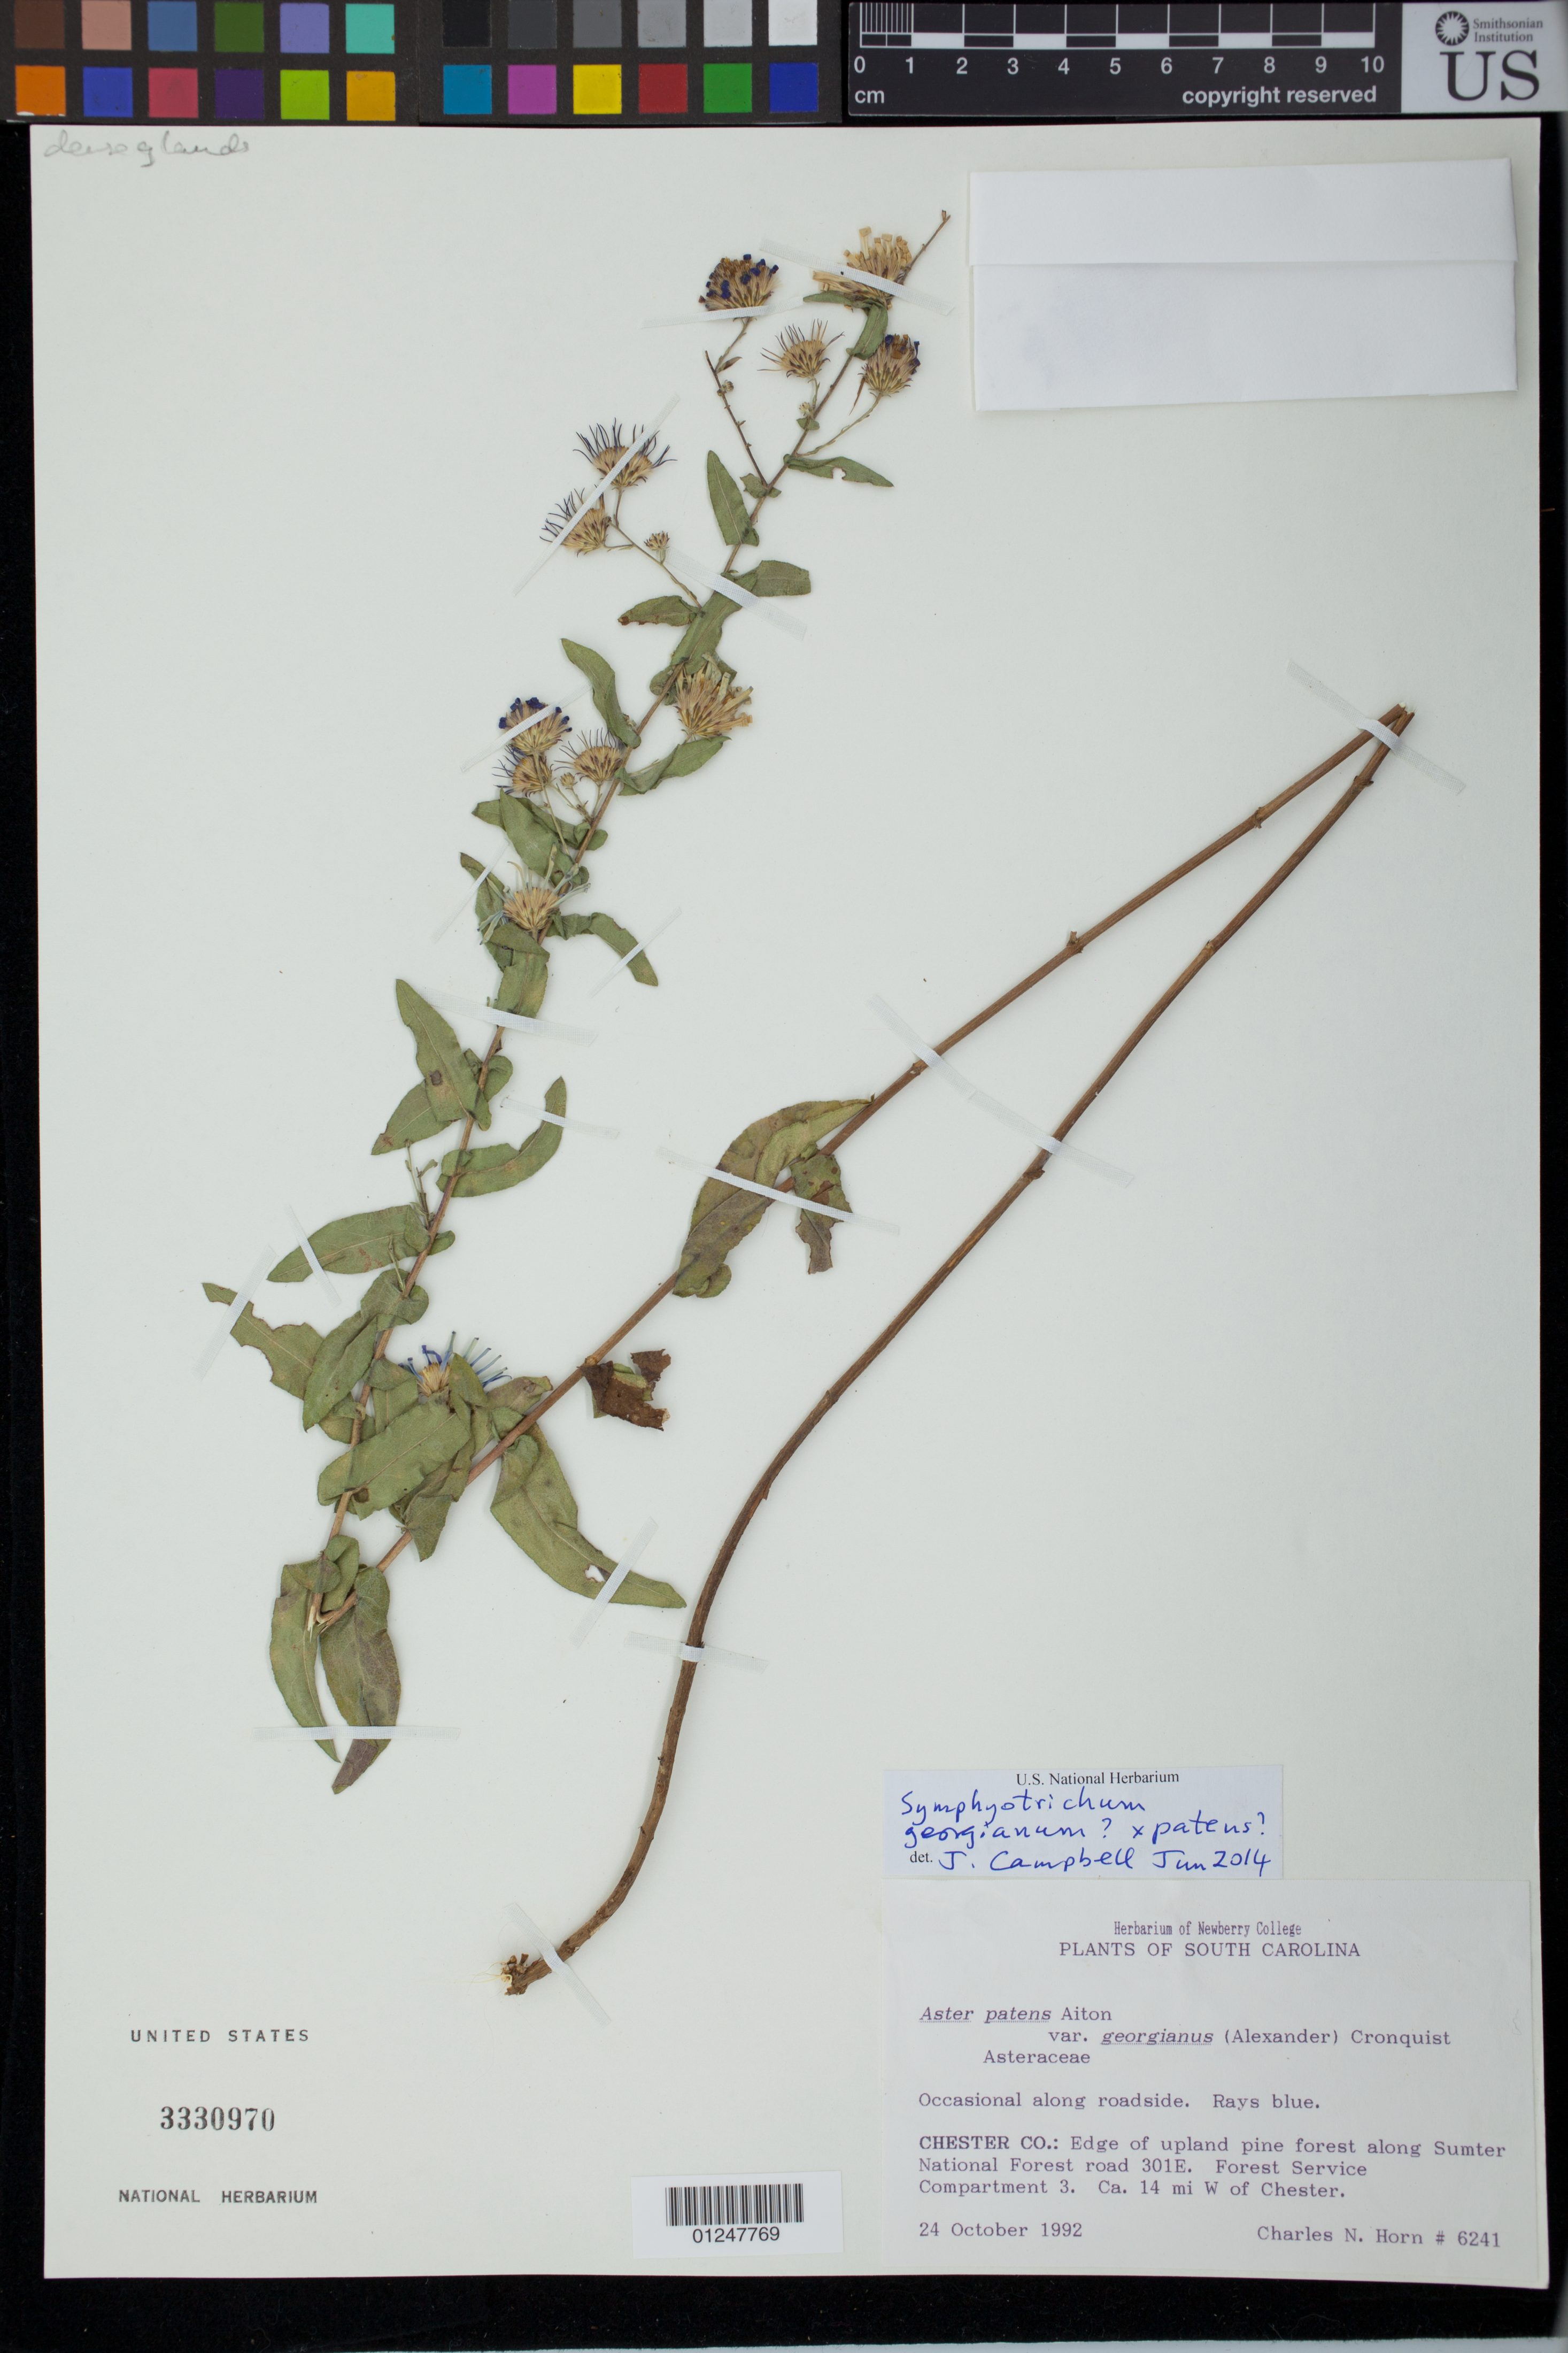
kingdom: Plantae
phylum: Tracheophyta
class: Magnoliopsida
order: Asterales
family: Asteraceae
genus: Symphyotrichum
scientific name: Symphyotrichum georgianum x S. patens (Aiton) G.L. Nesom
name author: (Alexander) G.L. Nesom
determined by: Campbell, J.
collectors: C. N. Horn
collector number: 6241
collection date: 1992-10-24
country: United States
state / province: South Carolina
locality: Chester Co., Edge of upland pine forest along Sumter National Forest road 301E. Forest Service Compartment 3. Ca. 14 mi W of Chester.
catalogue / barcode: US 3330970